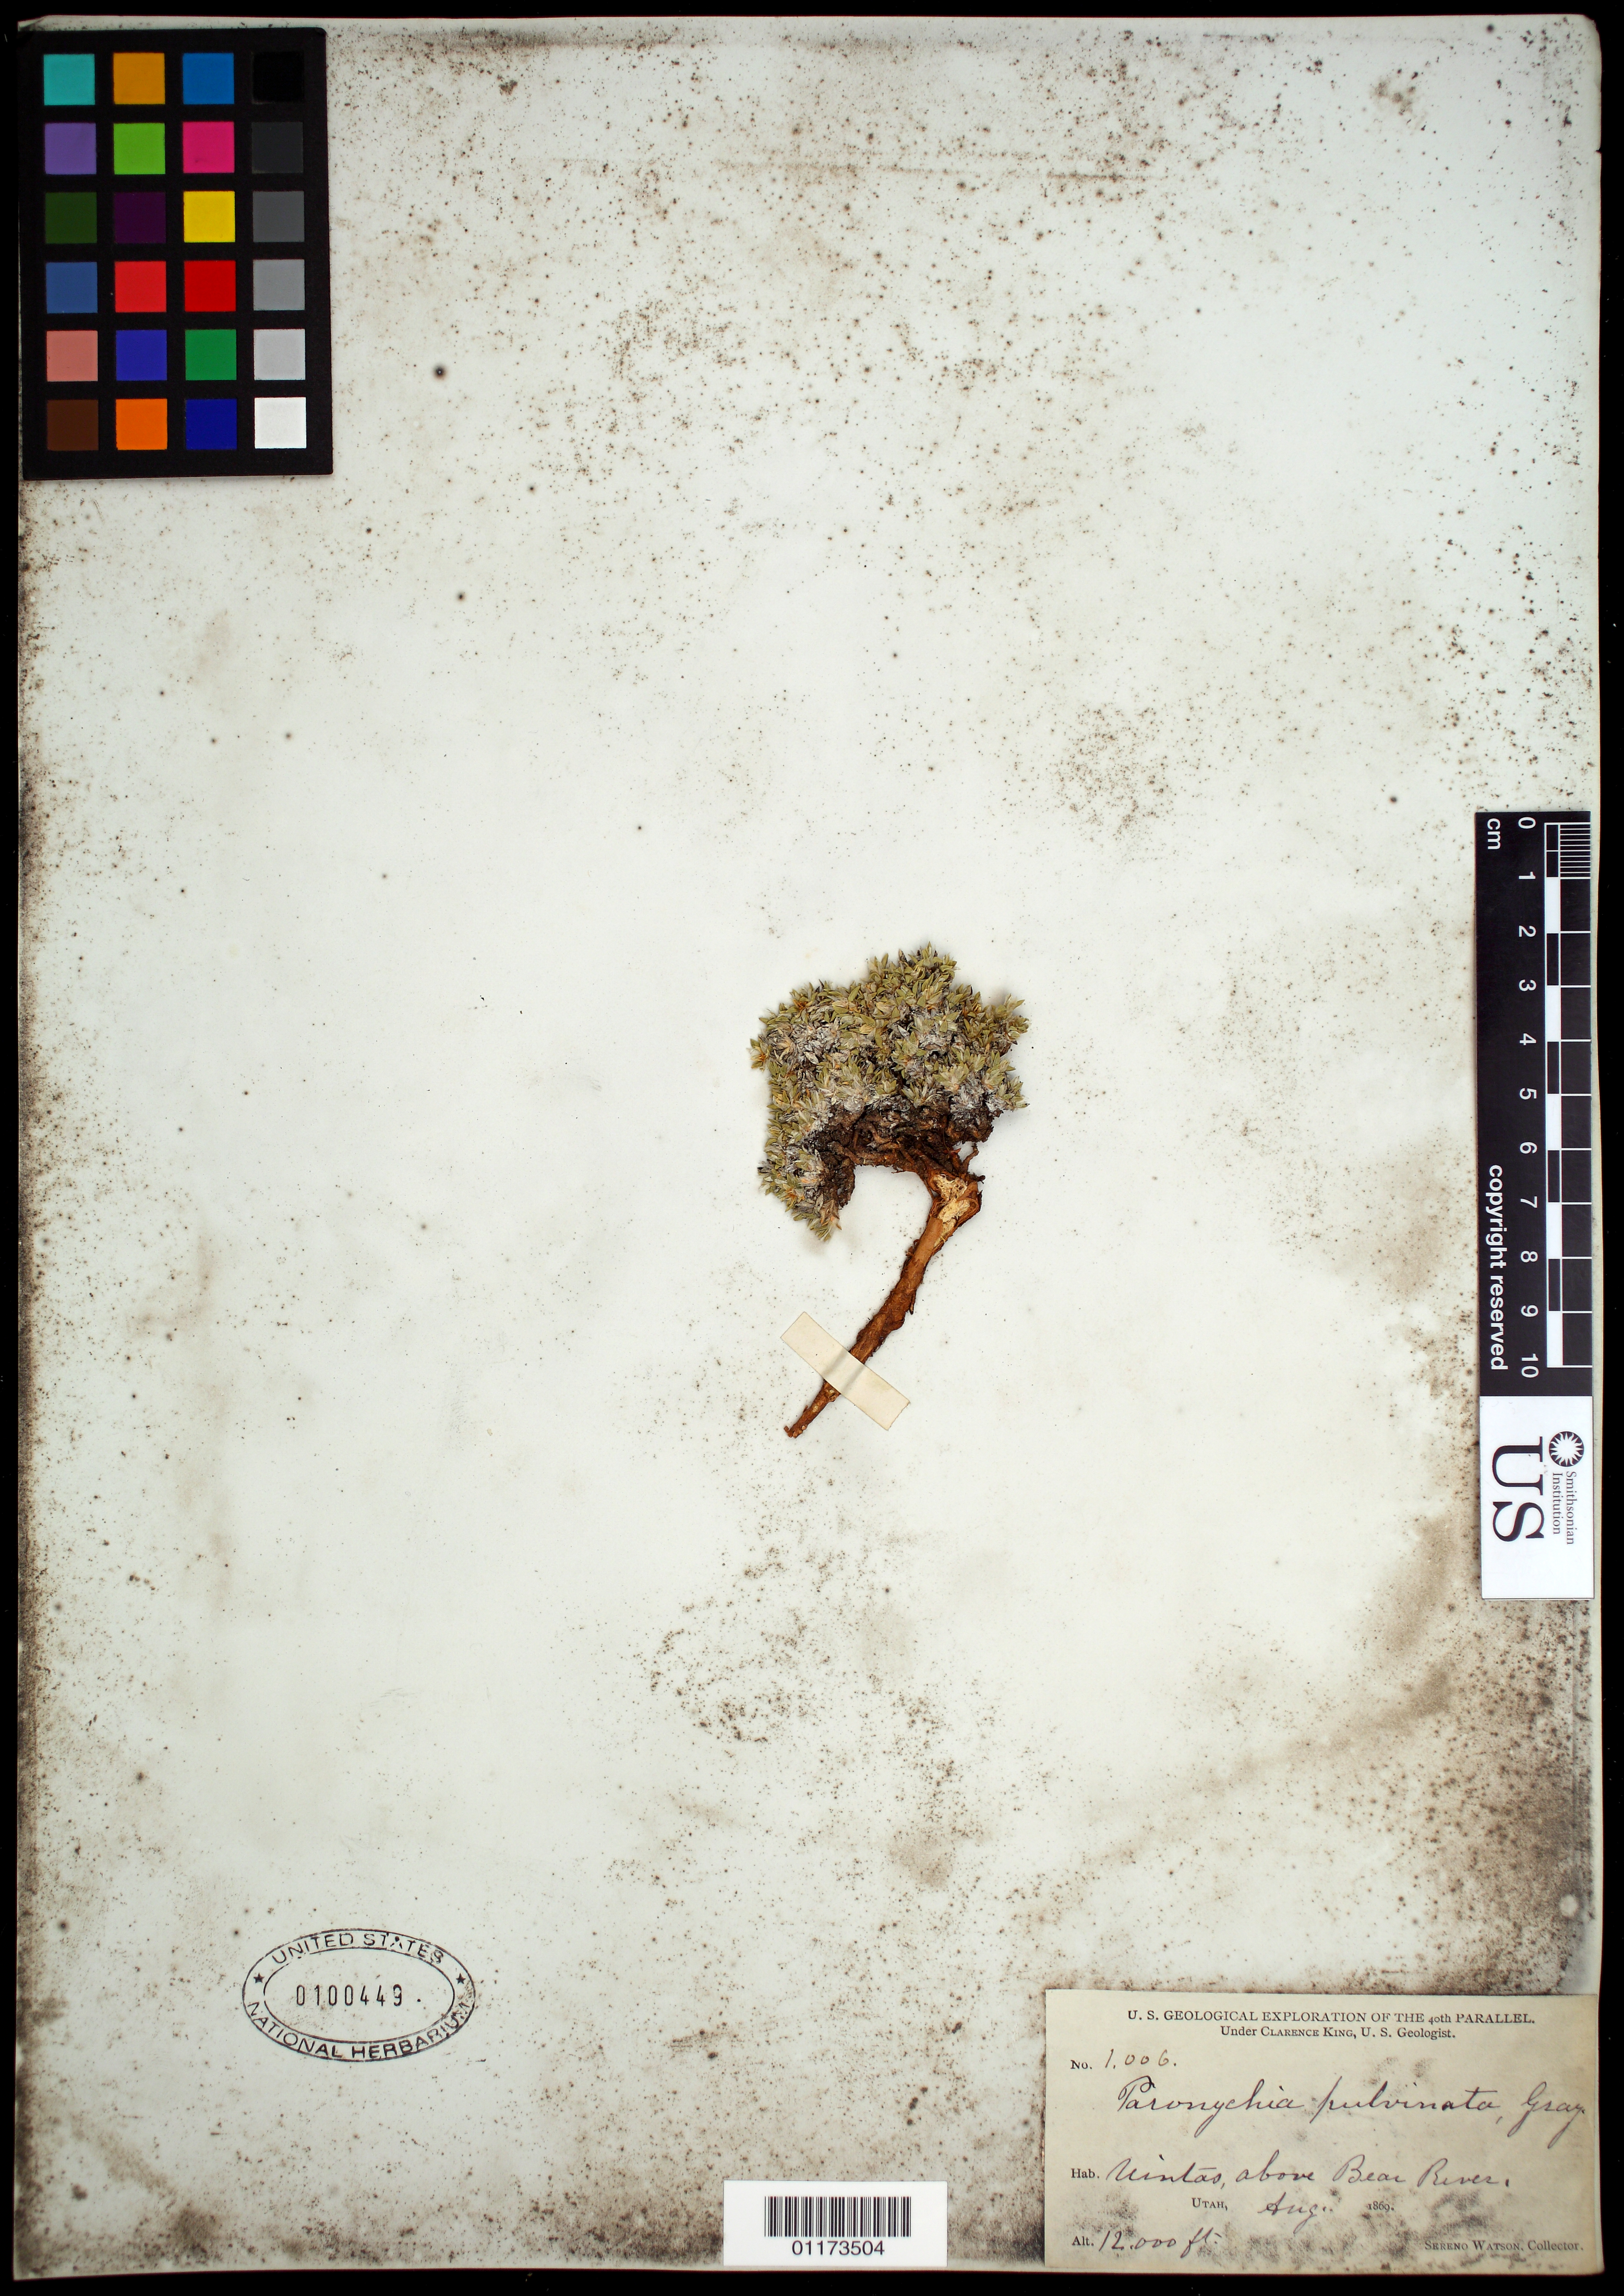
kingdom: Plantae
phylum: Tracheophyta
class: Magnoliopsida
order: Caryophyllales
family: Caryophyllaceae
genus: Paronychia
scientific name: Paronychia pulvinata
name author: A. Gray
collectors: S. Watson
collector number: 1006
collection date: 1869-08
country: United States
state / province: Utah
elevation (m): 3658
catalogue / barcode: US 100449